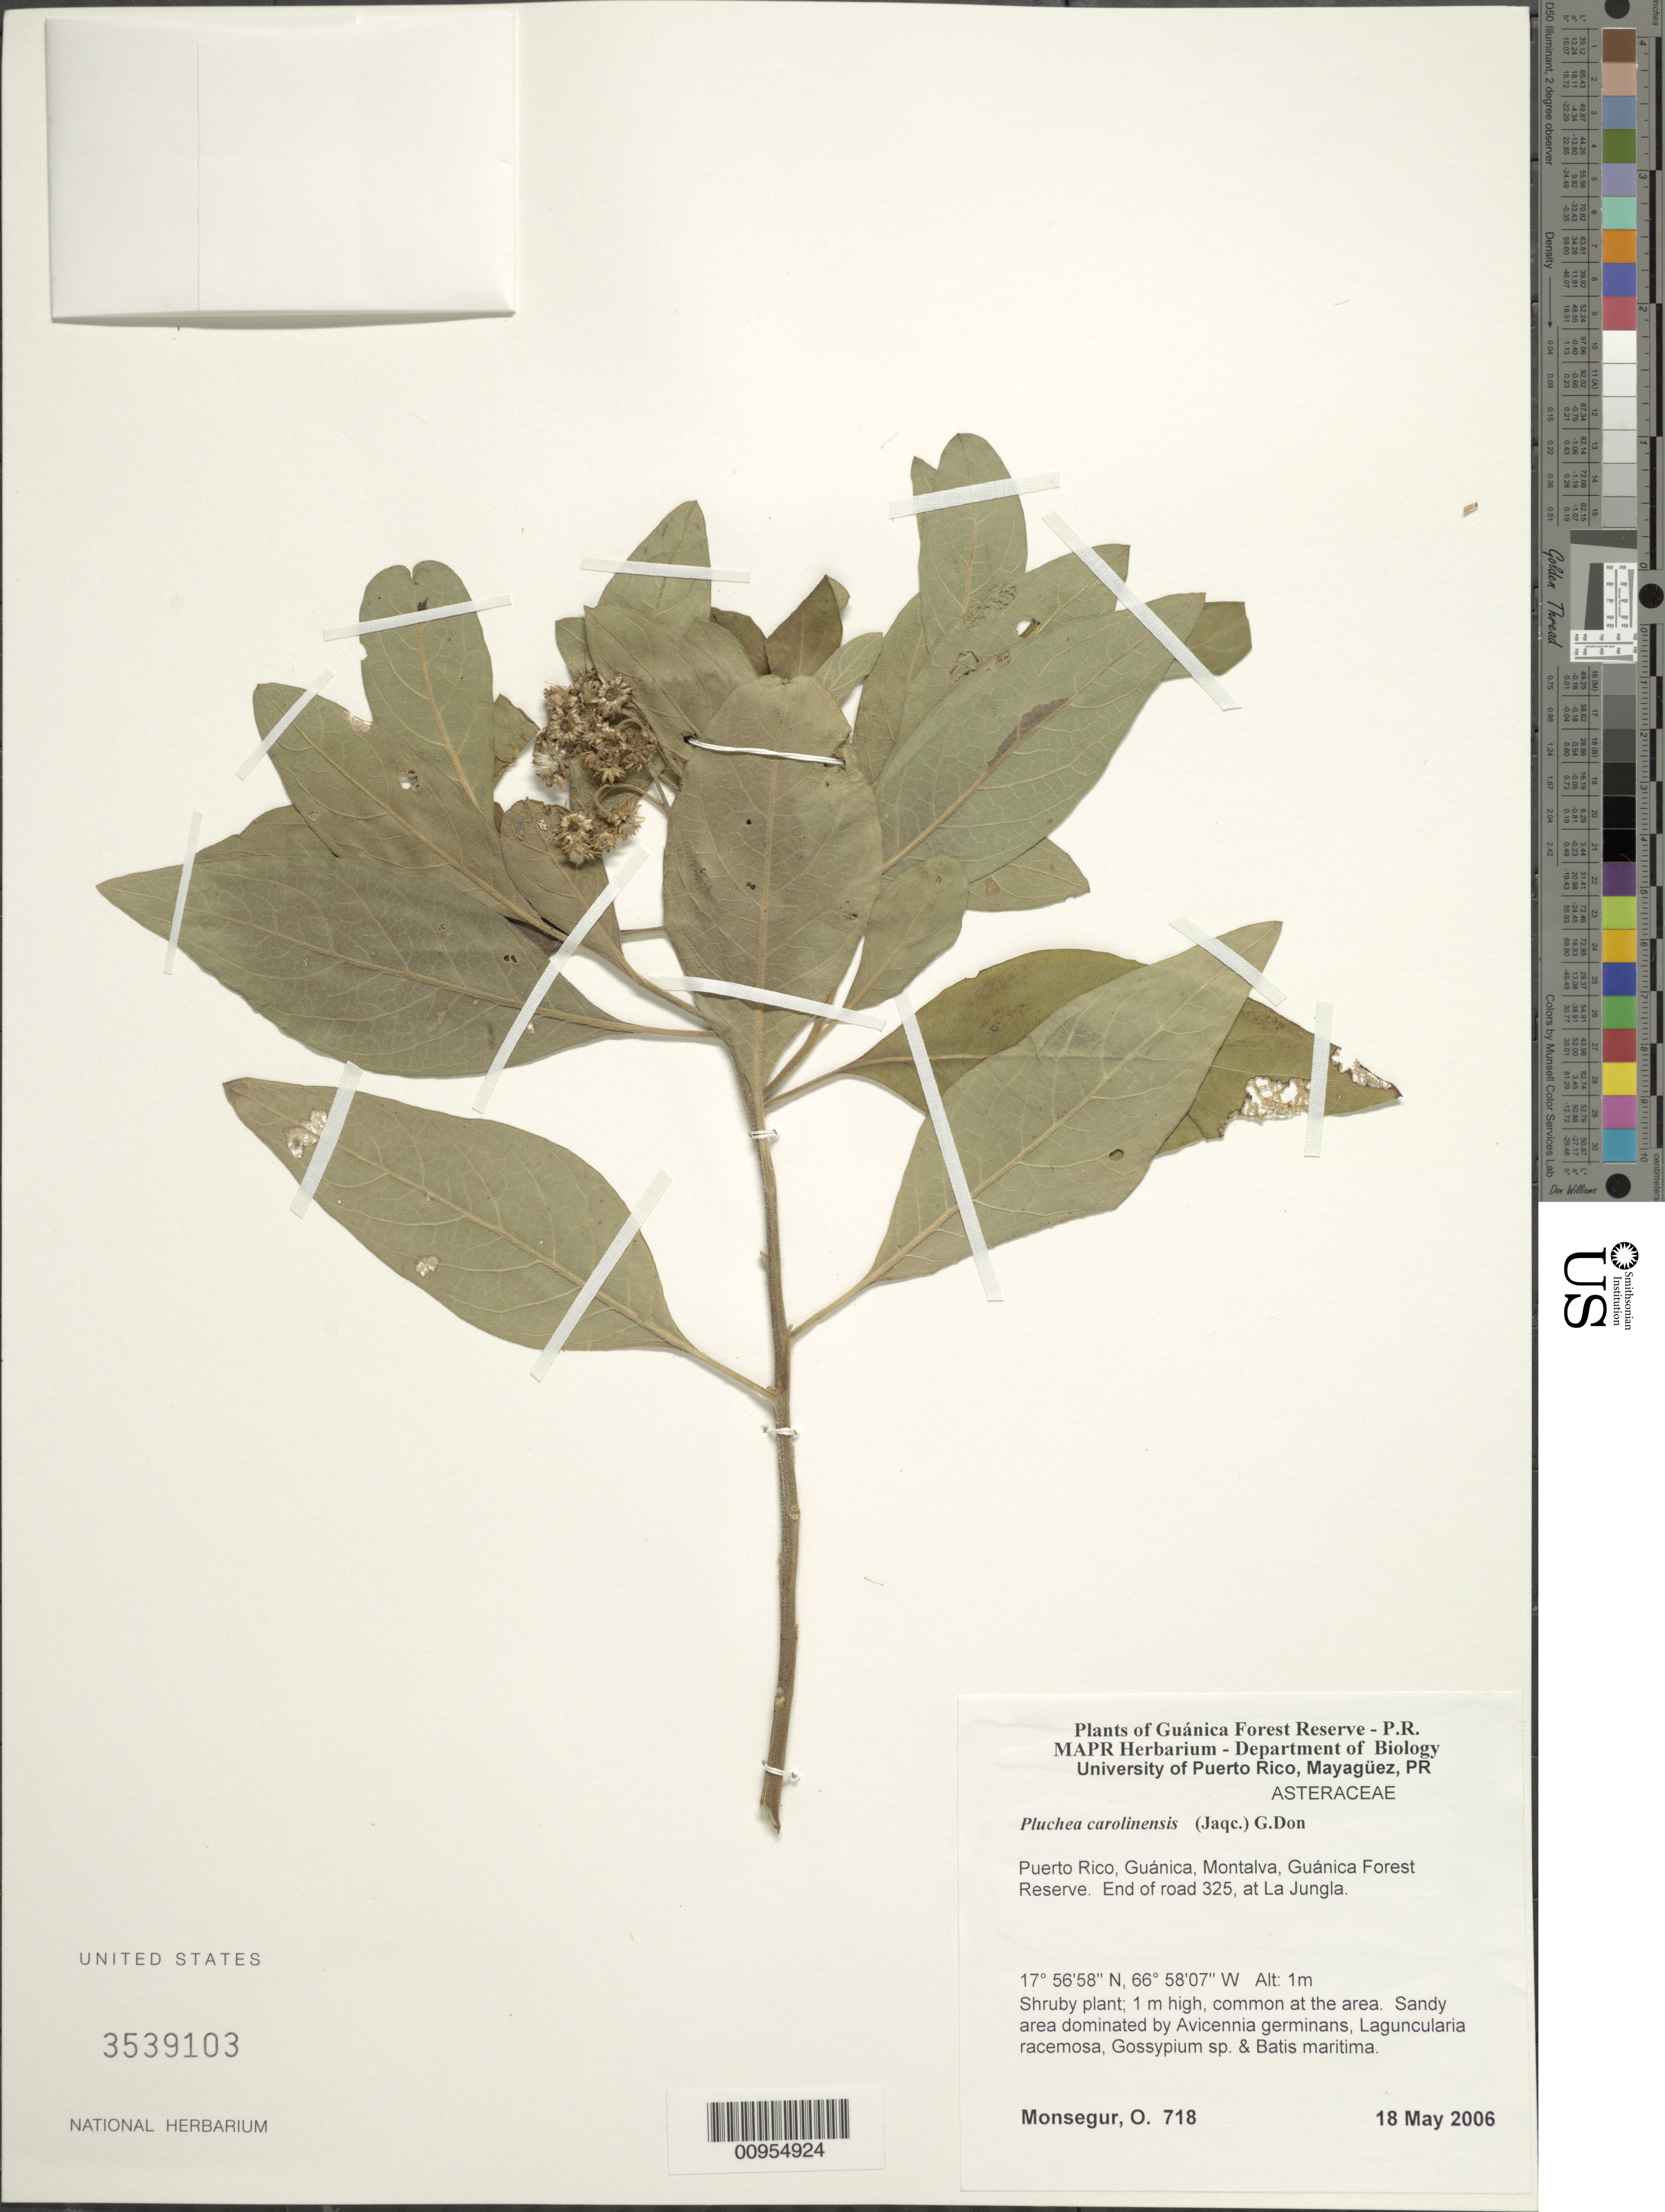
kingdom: Plantae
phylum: Tracheophyta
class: Magnoliopsida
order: Asterales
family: Asteraceae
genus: Pluchea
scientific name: Pluchea carolinensis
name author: (Jacq.) D. Don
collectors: O. Monsegur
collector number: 718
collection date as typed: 18 May 2006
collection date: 2006-05-18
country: Puerto Rico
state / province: Guánica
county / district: Montalva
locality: Guánica Forest Reserve. End of road 325, at La Jungla.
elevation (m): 1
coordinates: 17.56583, 66.58067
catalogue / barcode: US 3539103